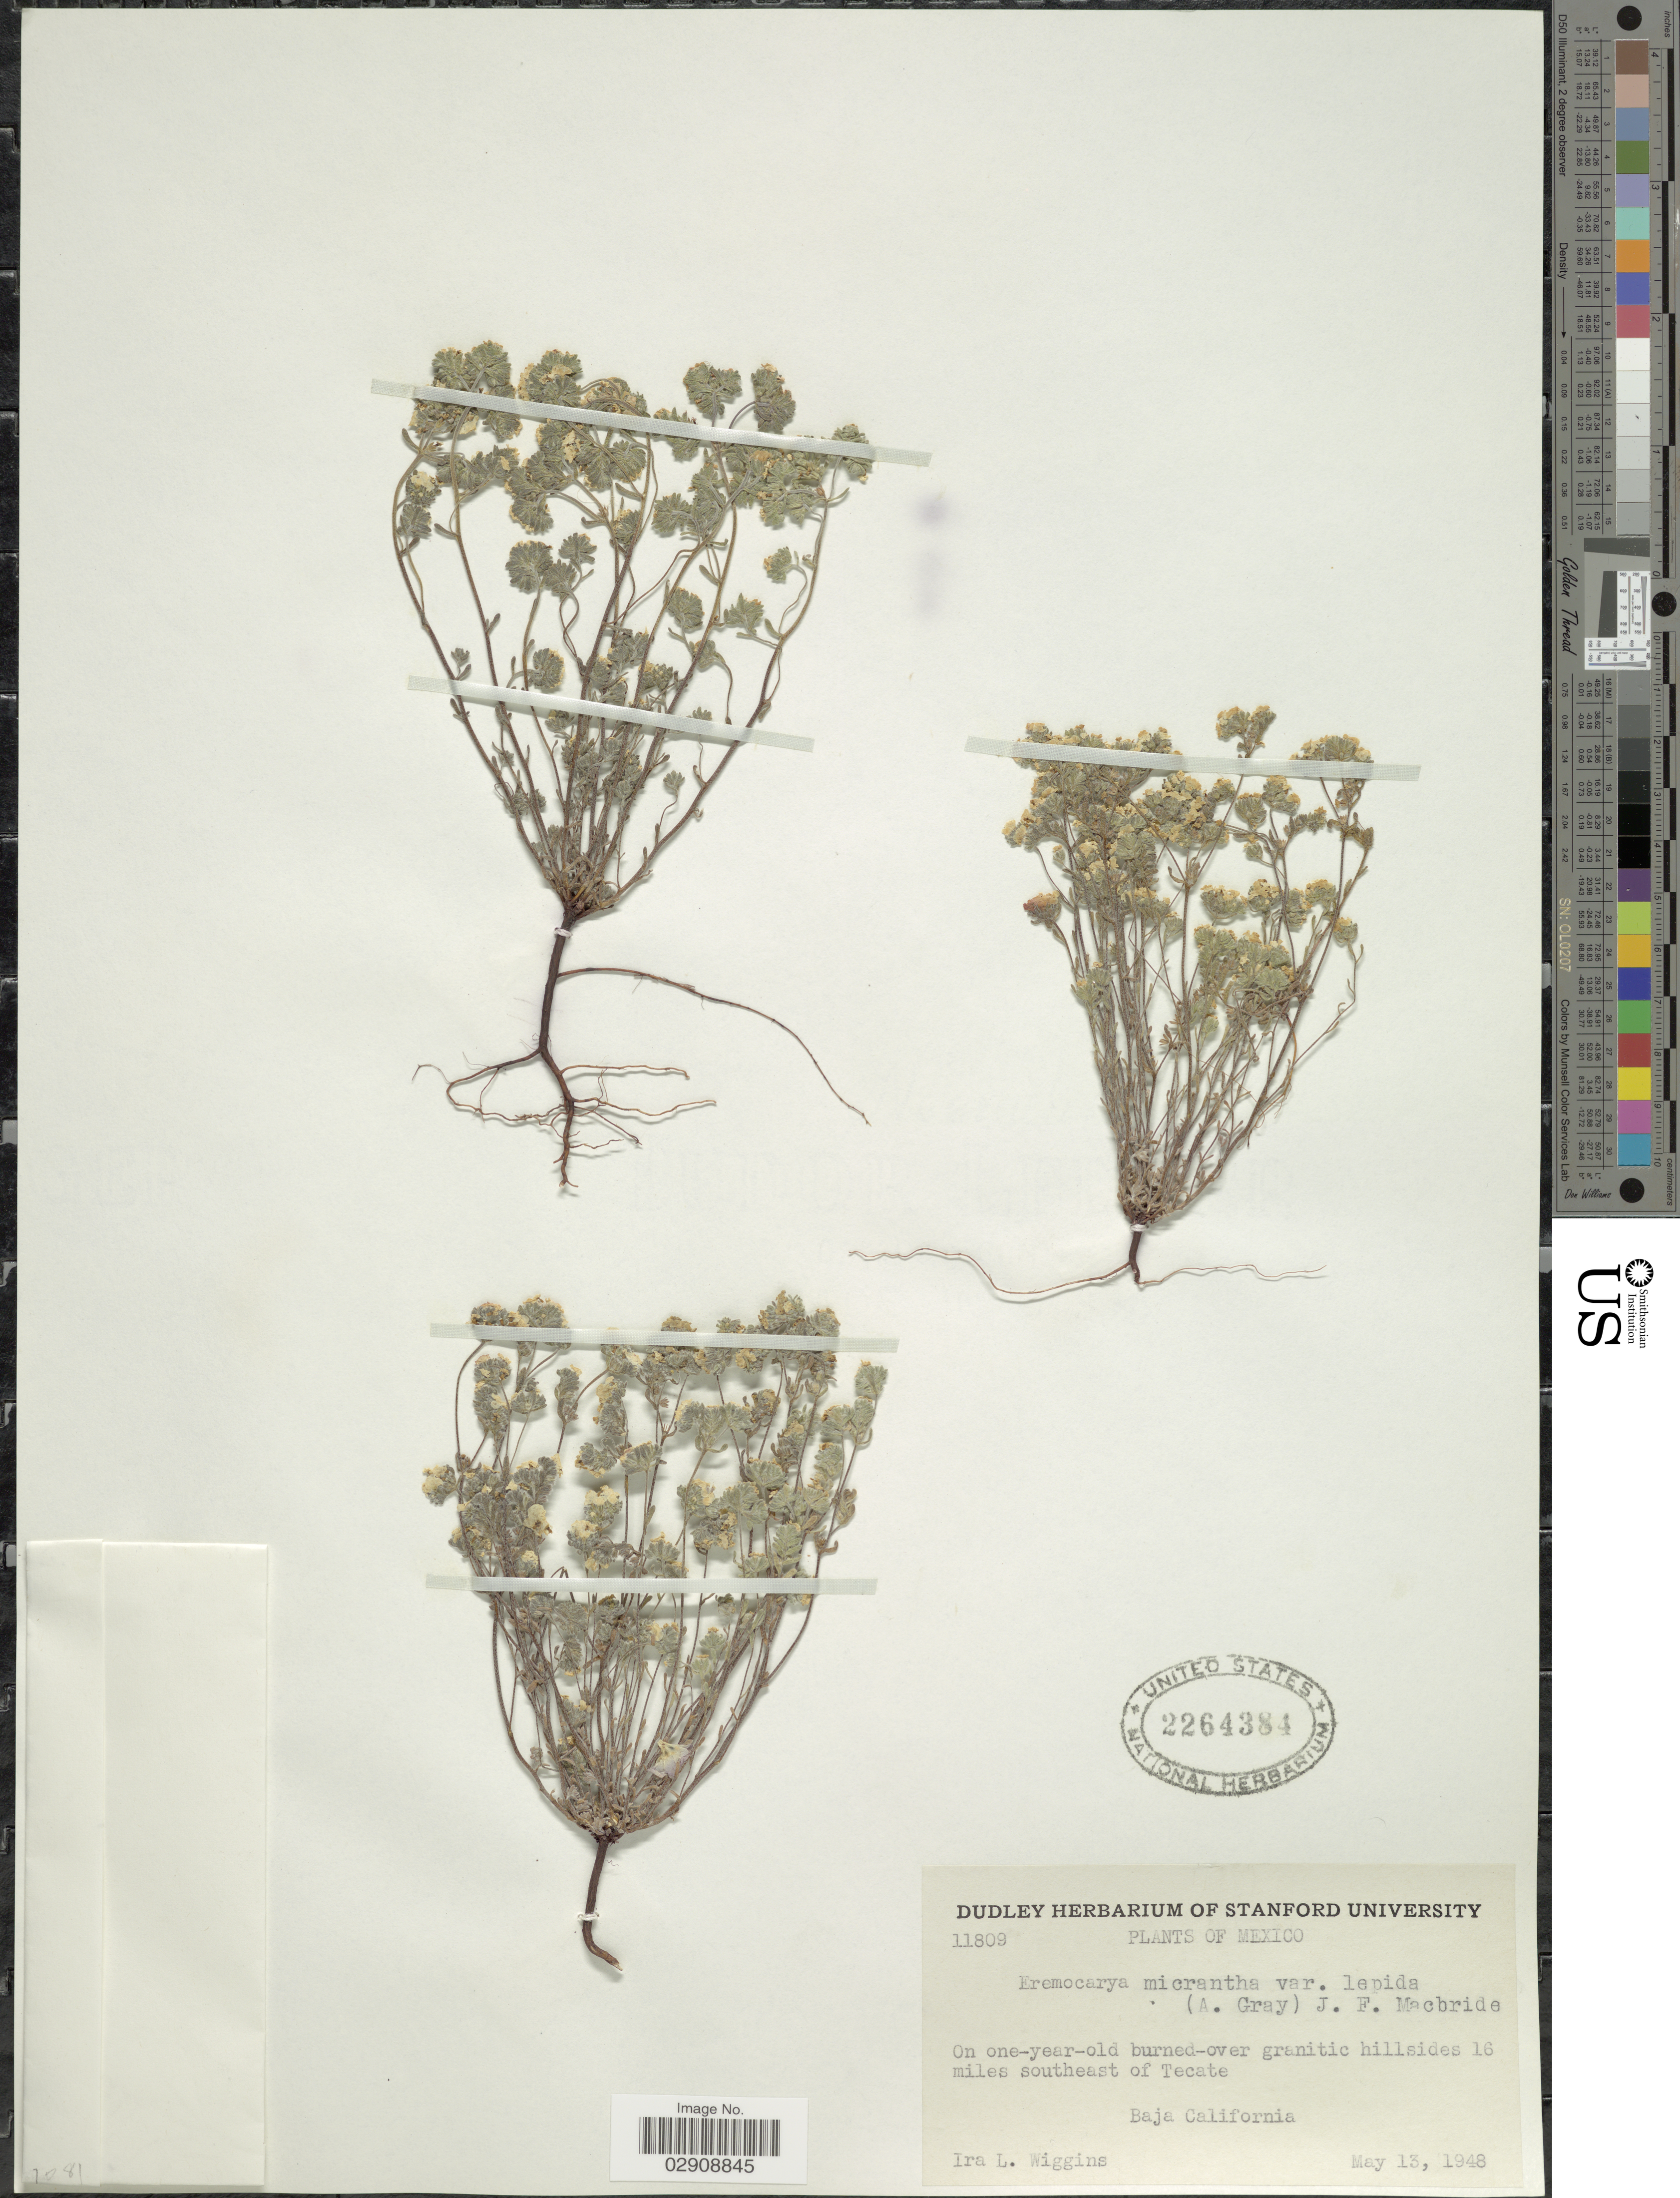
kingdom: Plantae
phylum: Tracheophyta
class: Magnoliopsida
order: Boraginales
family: Boraginaceae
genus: Cryptantha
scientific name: Cryptantha micrantha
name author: (Torr.) I.M. Johnst.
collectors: I. L. Wiggins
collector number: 11809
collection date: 1948-05-13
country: Mexico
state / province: Baja California Norte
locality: On one-year-old burned-over granitic hillsides 16 miles southeast of Tecate.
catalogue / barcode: US 2264384